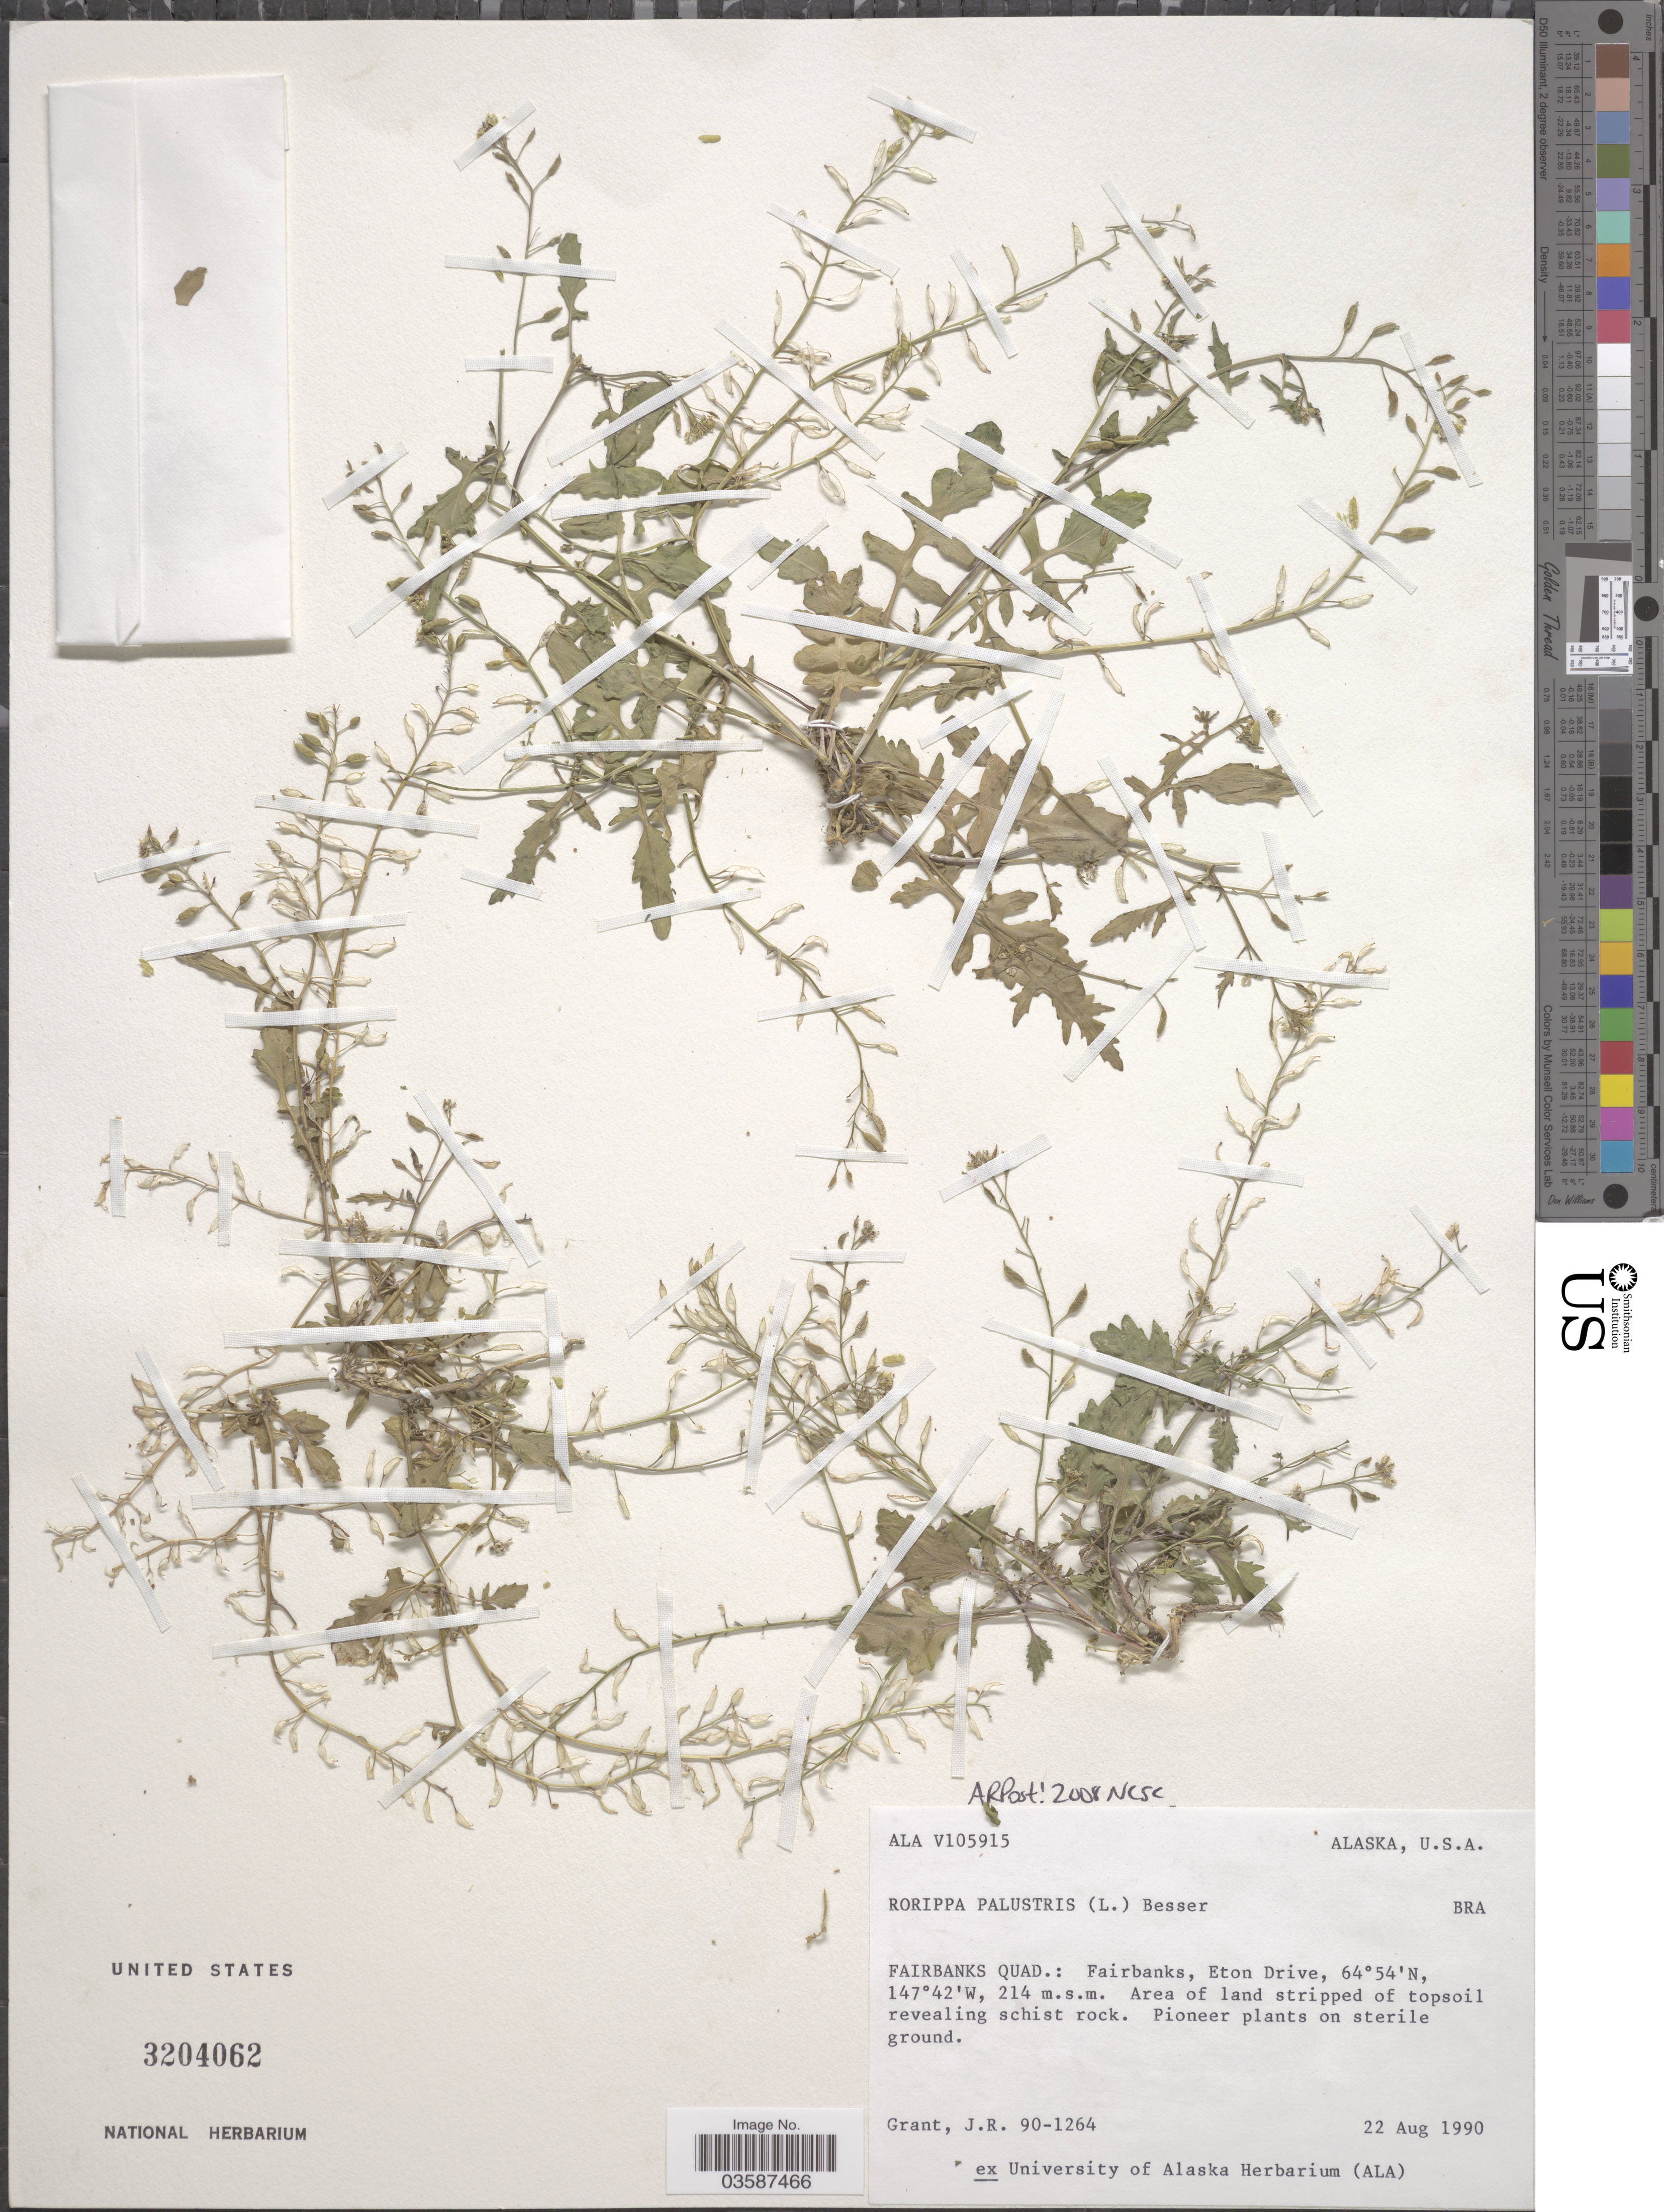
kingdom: Plantae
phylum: Tracheophyta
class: Magnoliopsida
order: Brassicales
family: Brassicaceae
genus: Rorippa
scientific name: Rorippa palustris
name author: (L.) Besser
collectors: J. Grant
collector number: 90-1264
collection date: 1990-08-22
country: United States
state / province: Alaska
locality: Fairbanks Quad.: Fairbanks, Eton Drive.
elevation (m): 214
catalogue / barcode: US 3204062